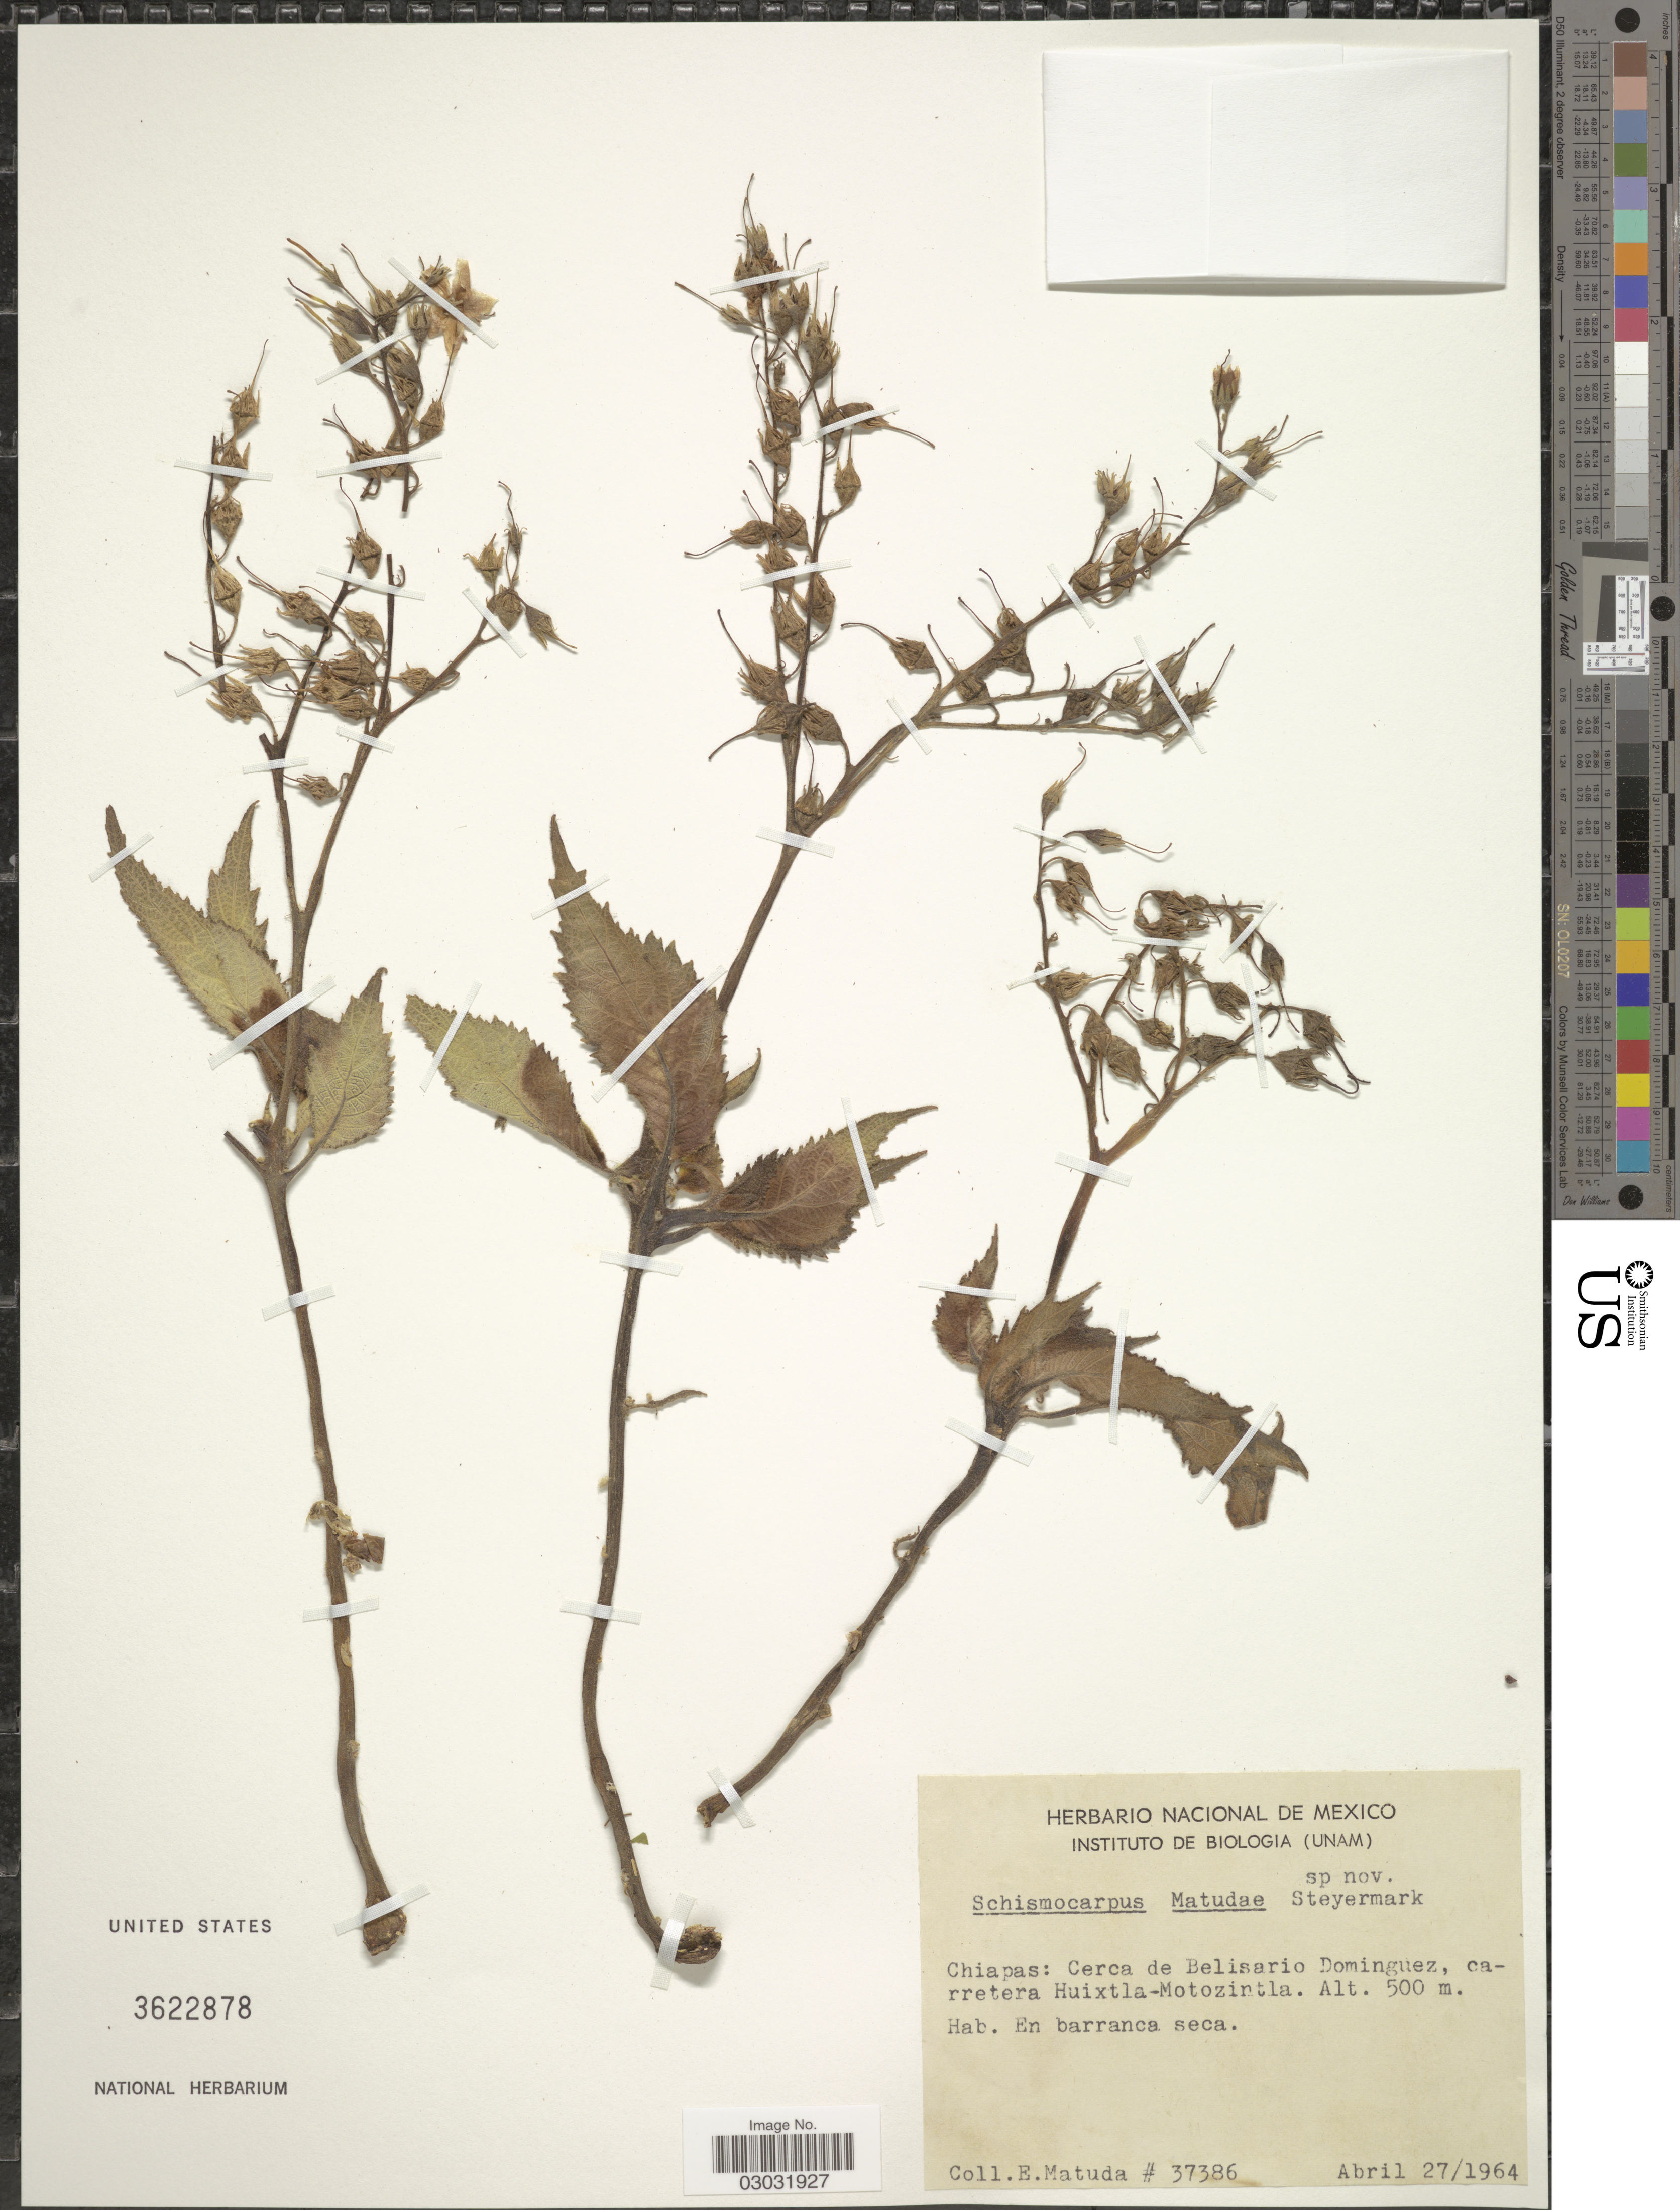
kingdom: Plantae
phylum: Tracheophyta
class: Magnoliopsida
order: Cornales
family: Loasaceae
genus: Schismocarpus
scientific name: Schismocarpus matudae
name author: Steyerm.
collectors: E. Matuda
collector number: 37386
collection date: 1964-04-27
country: Mexico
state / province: Chiapas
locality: Cerca de Belisario Dominguez, carretera Huixtla-Motozintla.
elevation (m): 500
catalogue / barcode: US 3622878